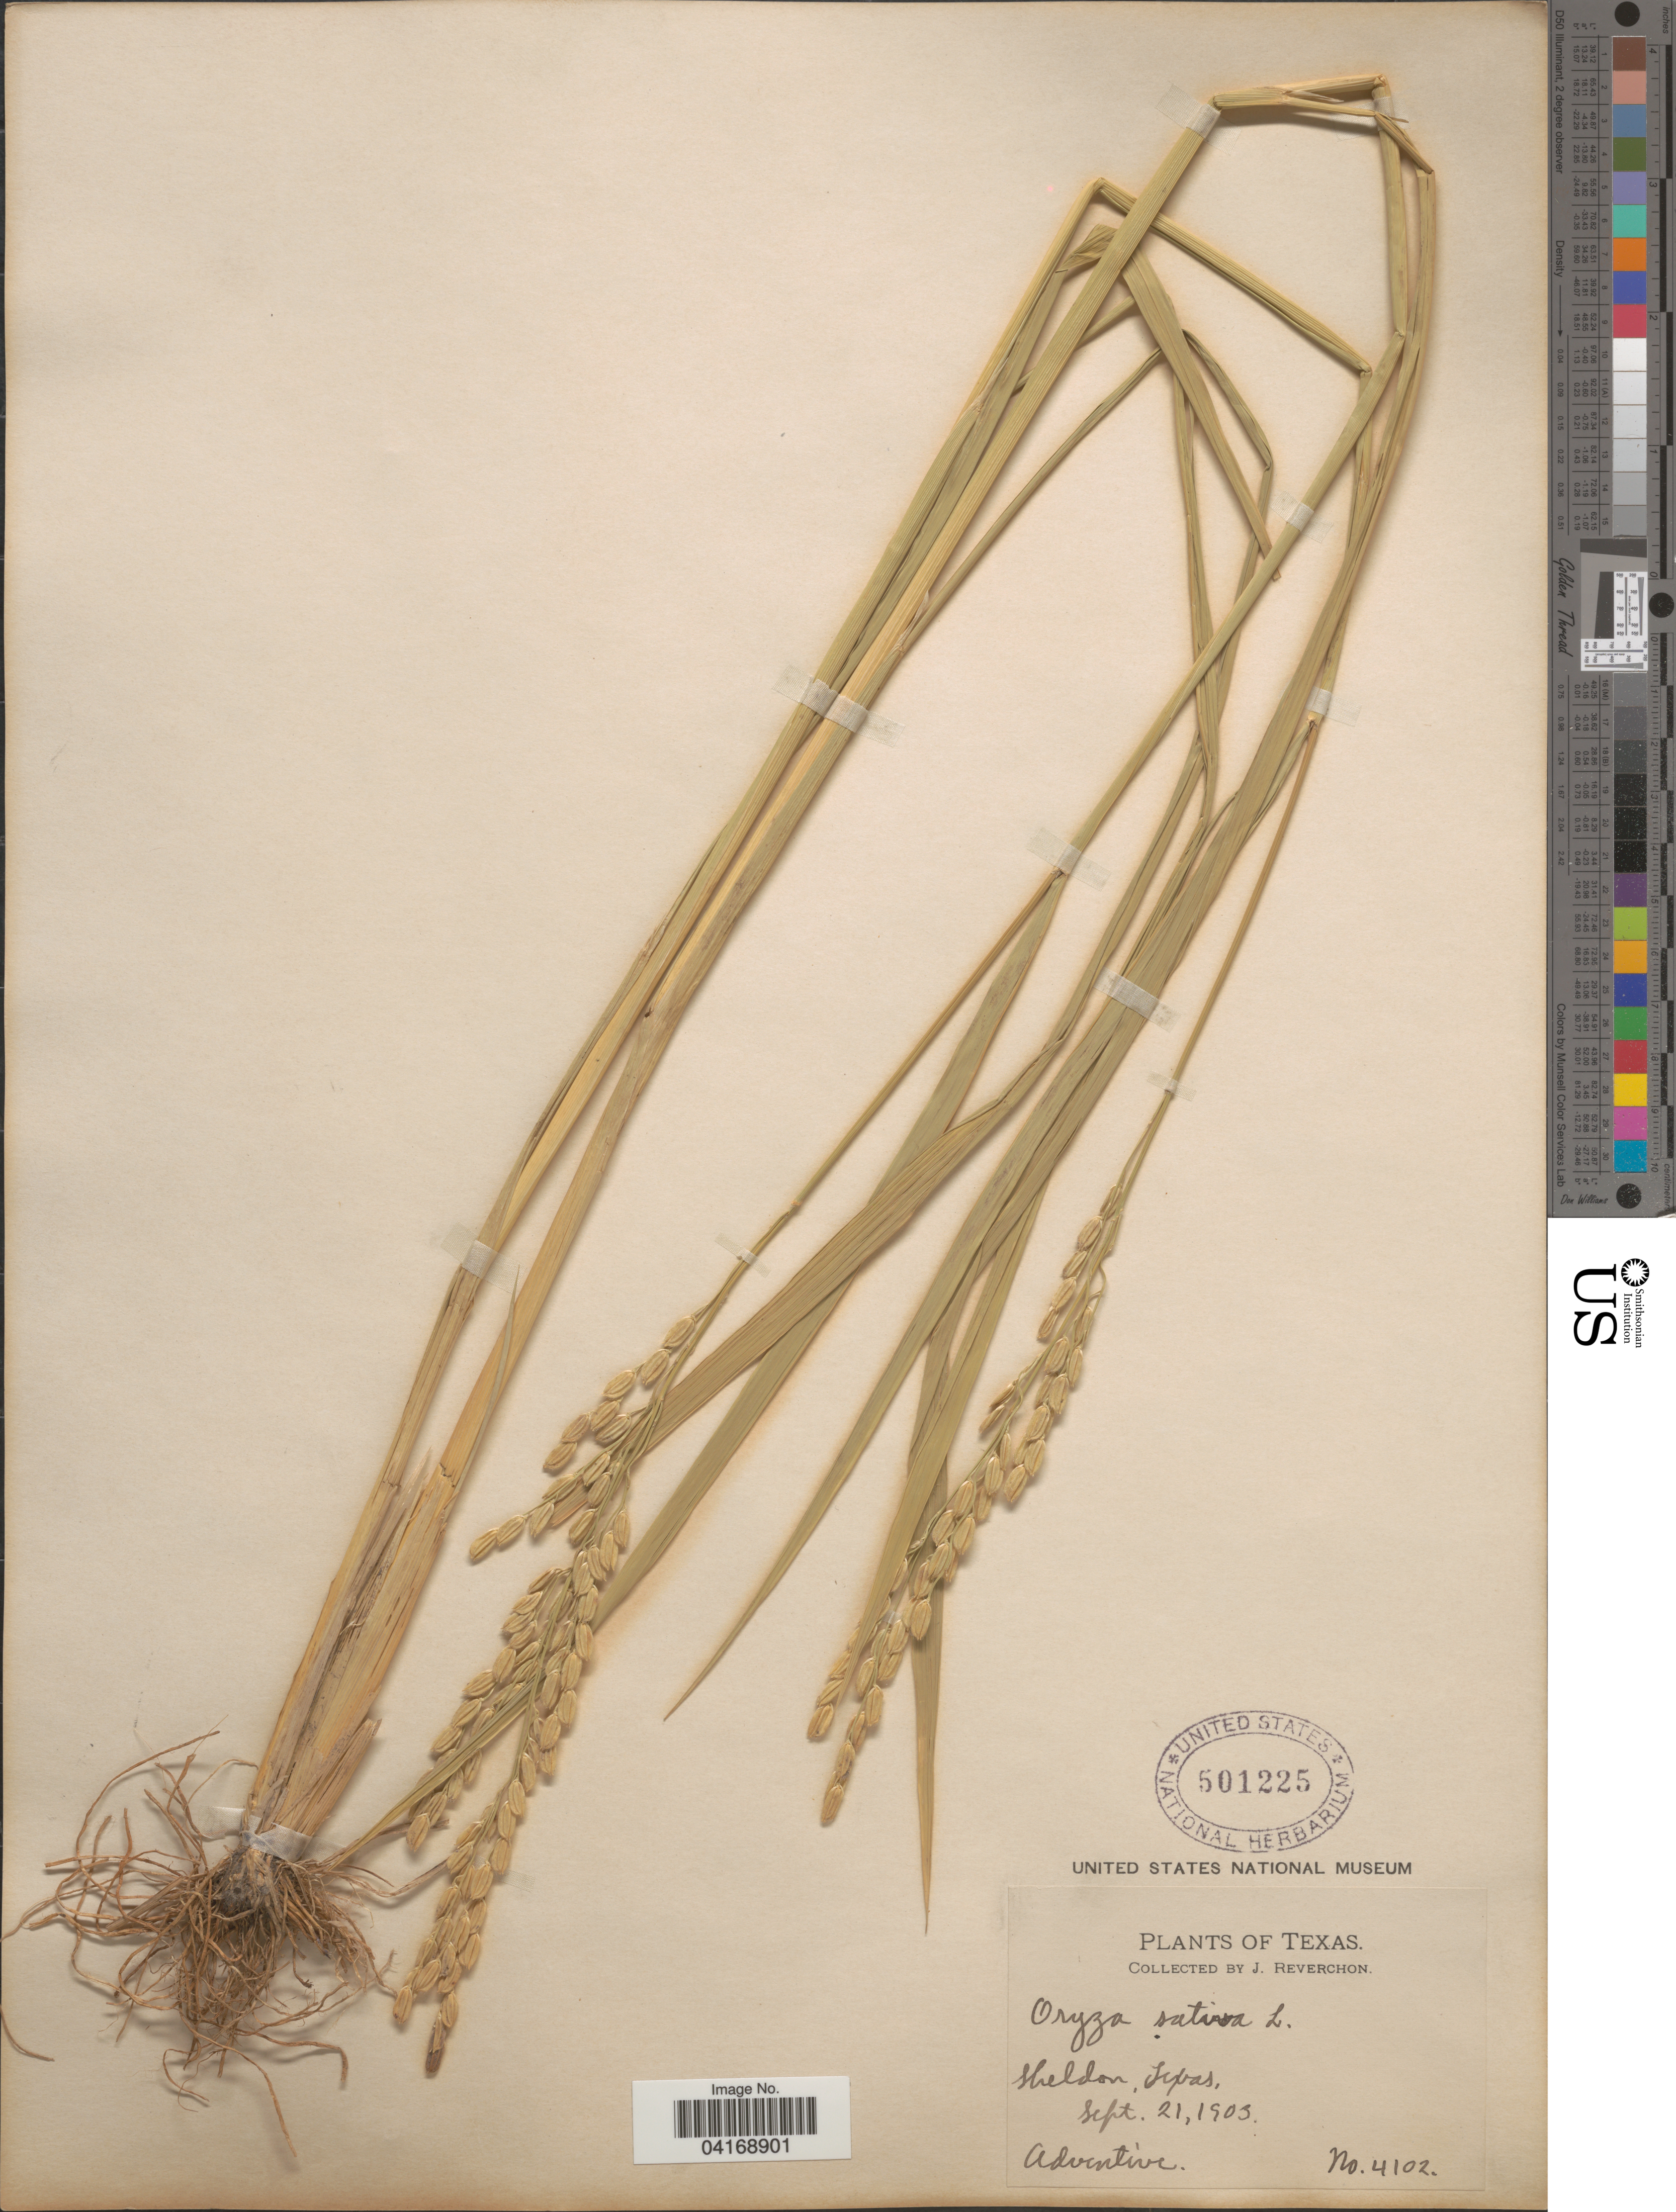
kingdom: Plantae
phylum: Tracheophyta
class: Liliopsida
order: Poales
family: Poaceae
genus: Oryza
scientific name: Oryza sativa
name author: L.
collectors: J. Reverchon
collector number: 4102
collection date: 1903-09-21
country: United States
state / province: Texas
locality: Sheldon.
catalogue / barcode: US 501225